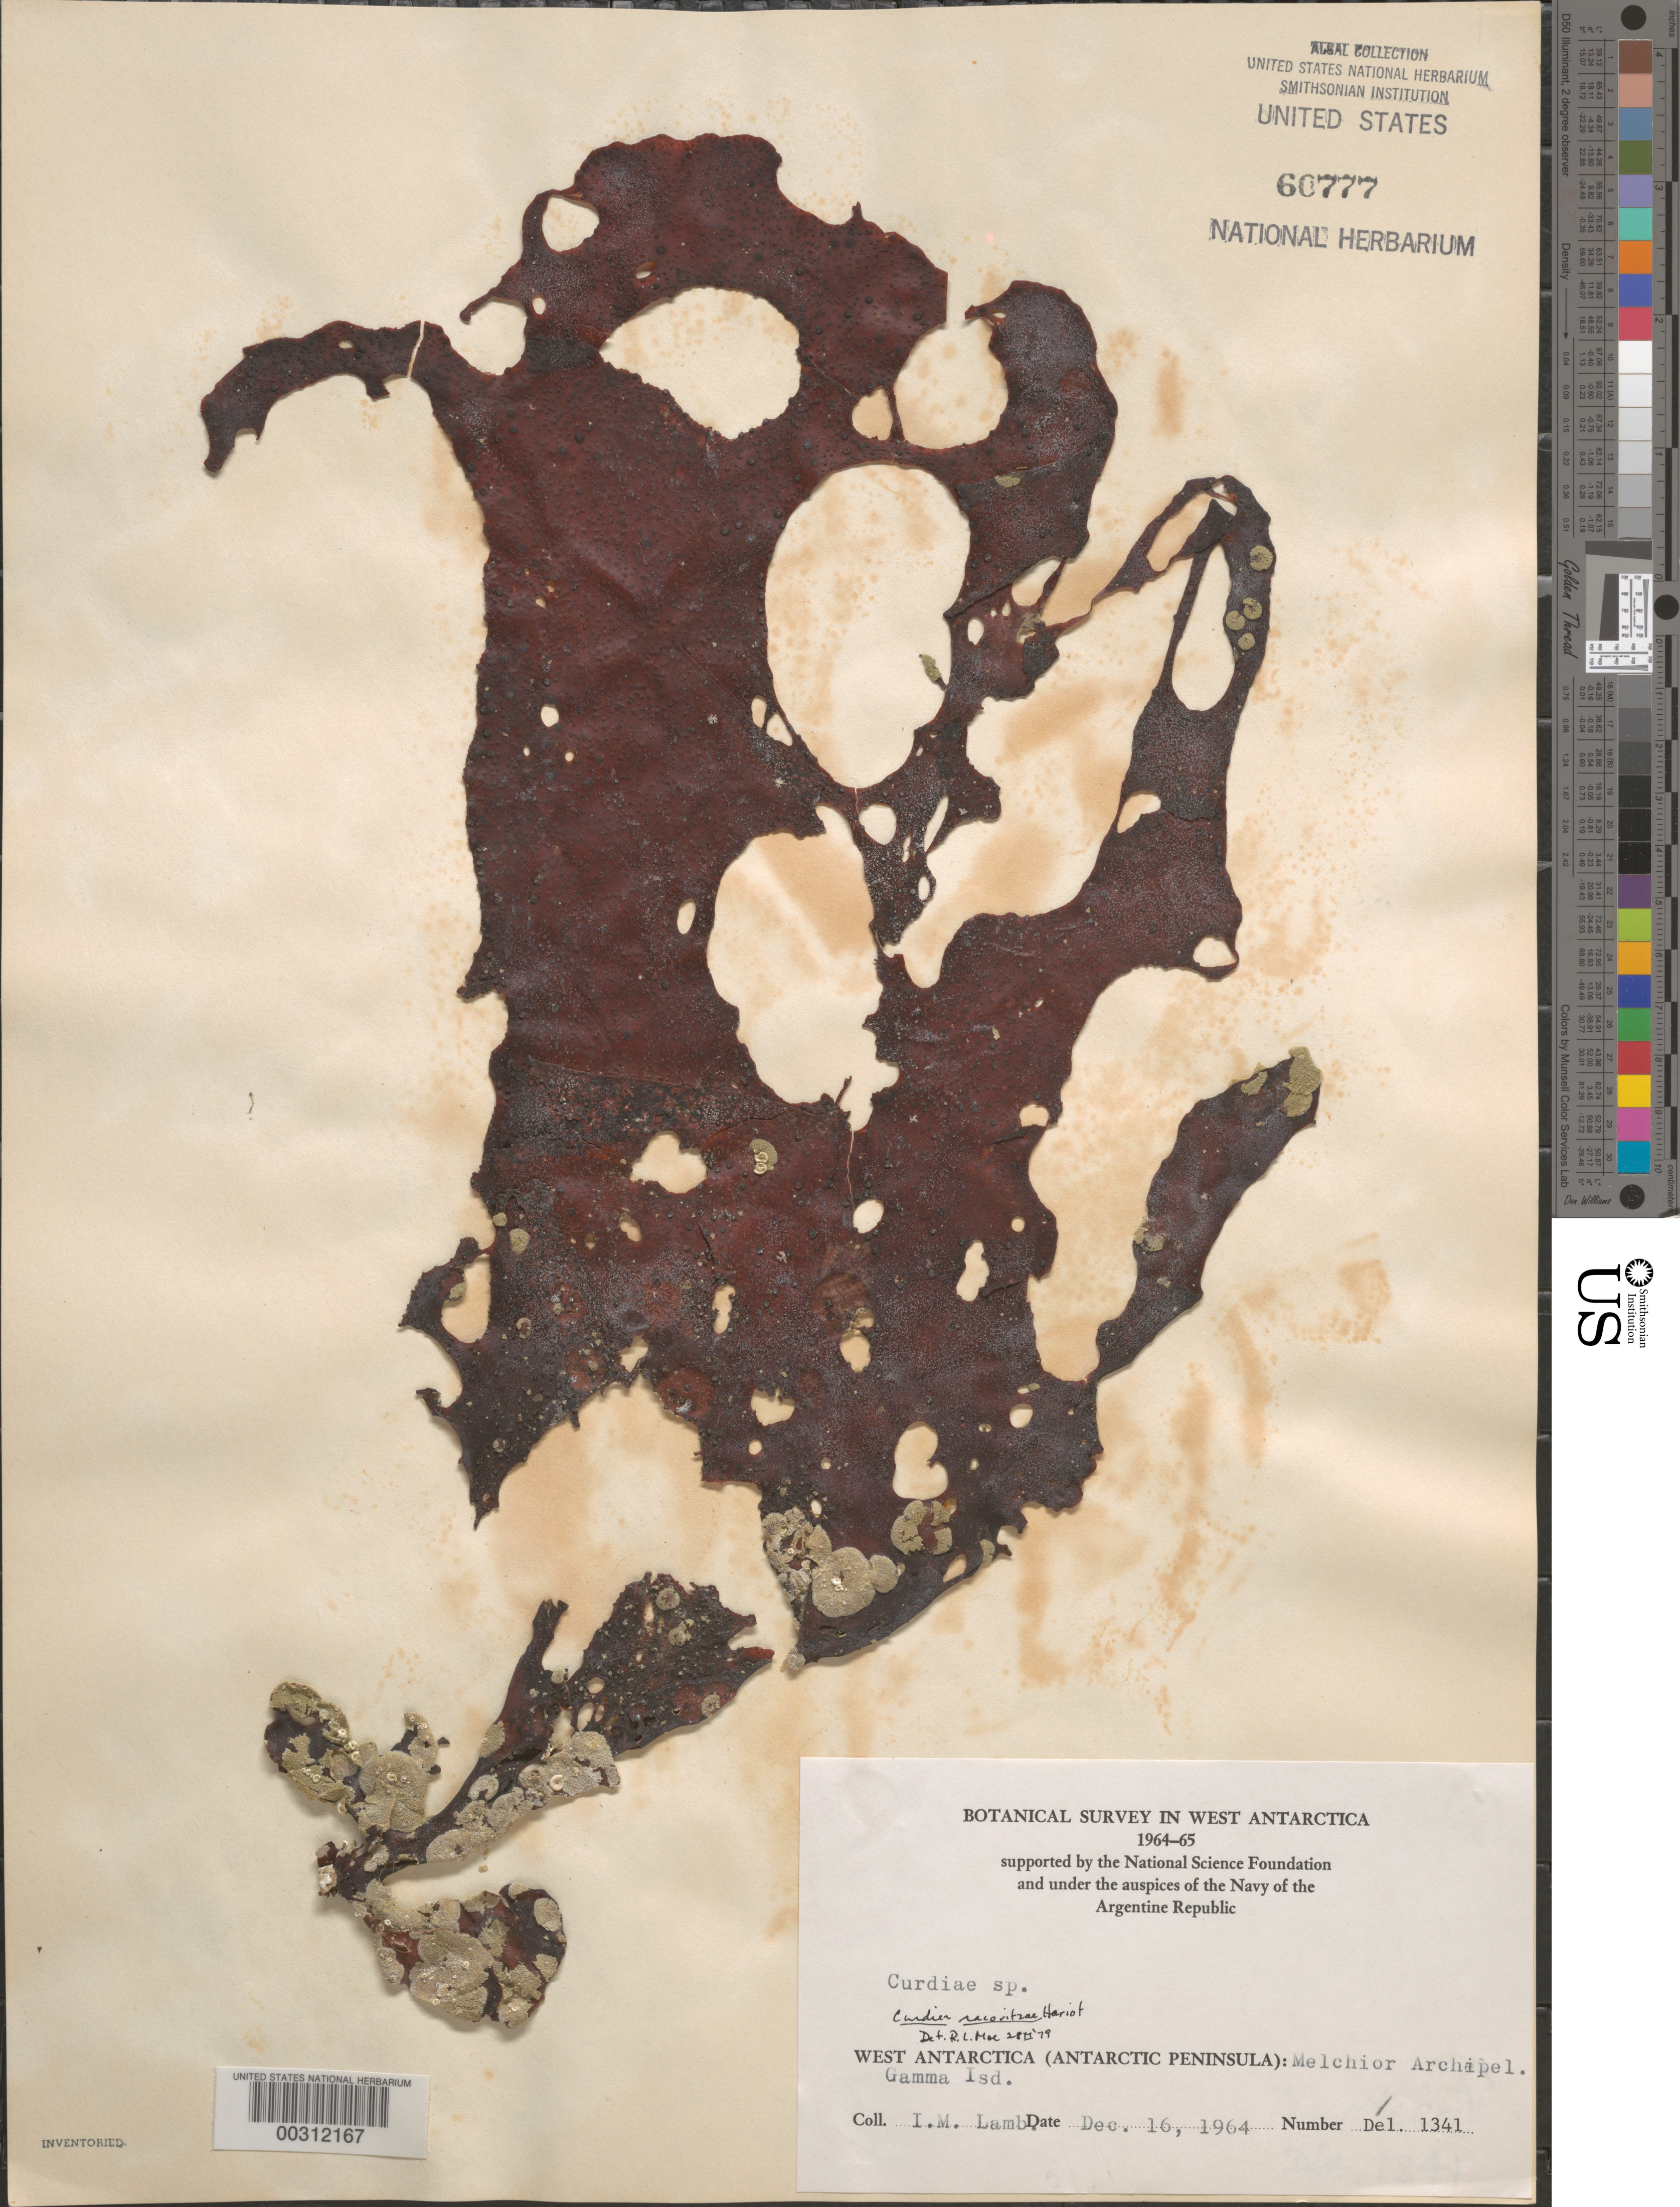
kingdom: Plantae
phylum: Rhodophyta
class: Florideophyceae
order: Gracilariales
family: Gracilariaceae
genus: Curdiea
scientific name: Curdiea racovitzae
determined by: Moe, R. L.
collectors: I. M. Lamb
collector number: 1341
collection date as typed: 16 Dec 1964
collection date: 1964-12-16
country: Antarctica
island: Gamma Island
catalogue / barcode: US 60777